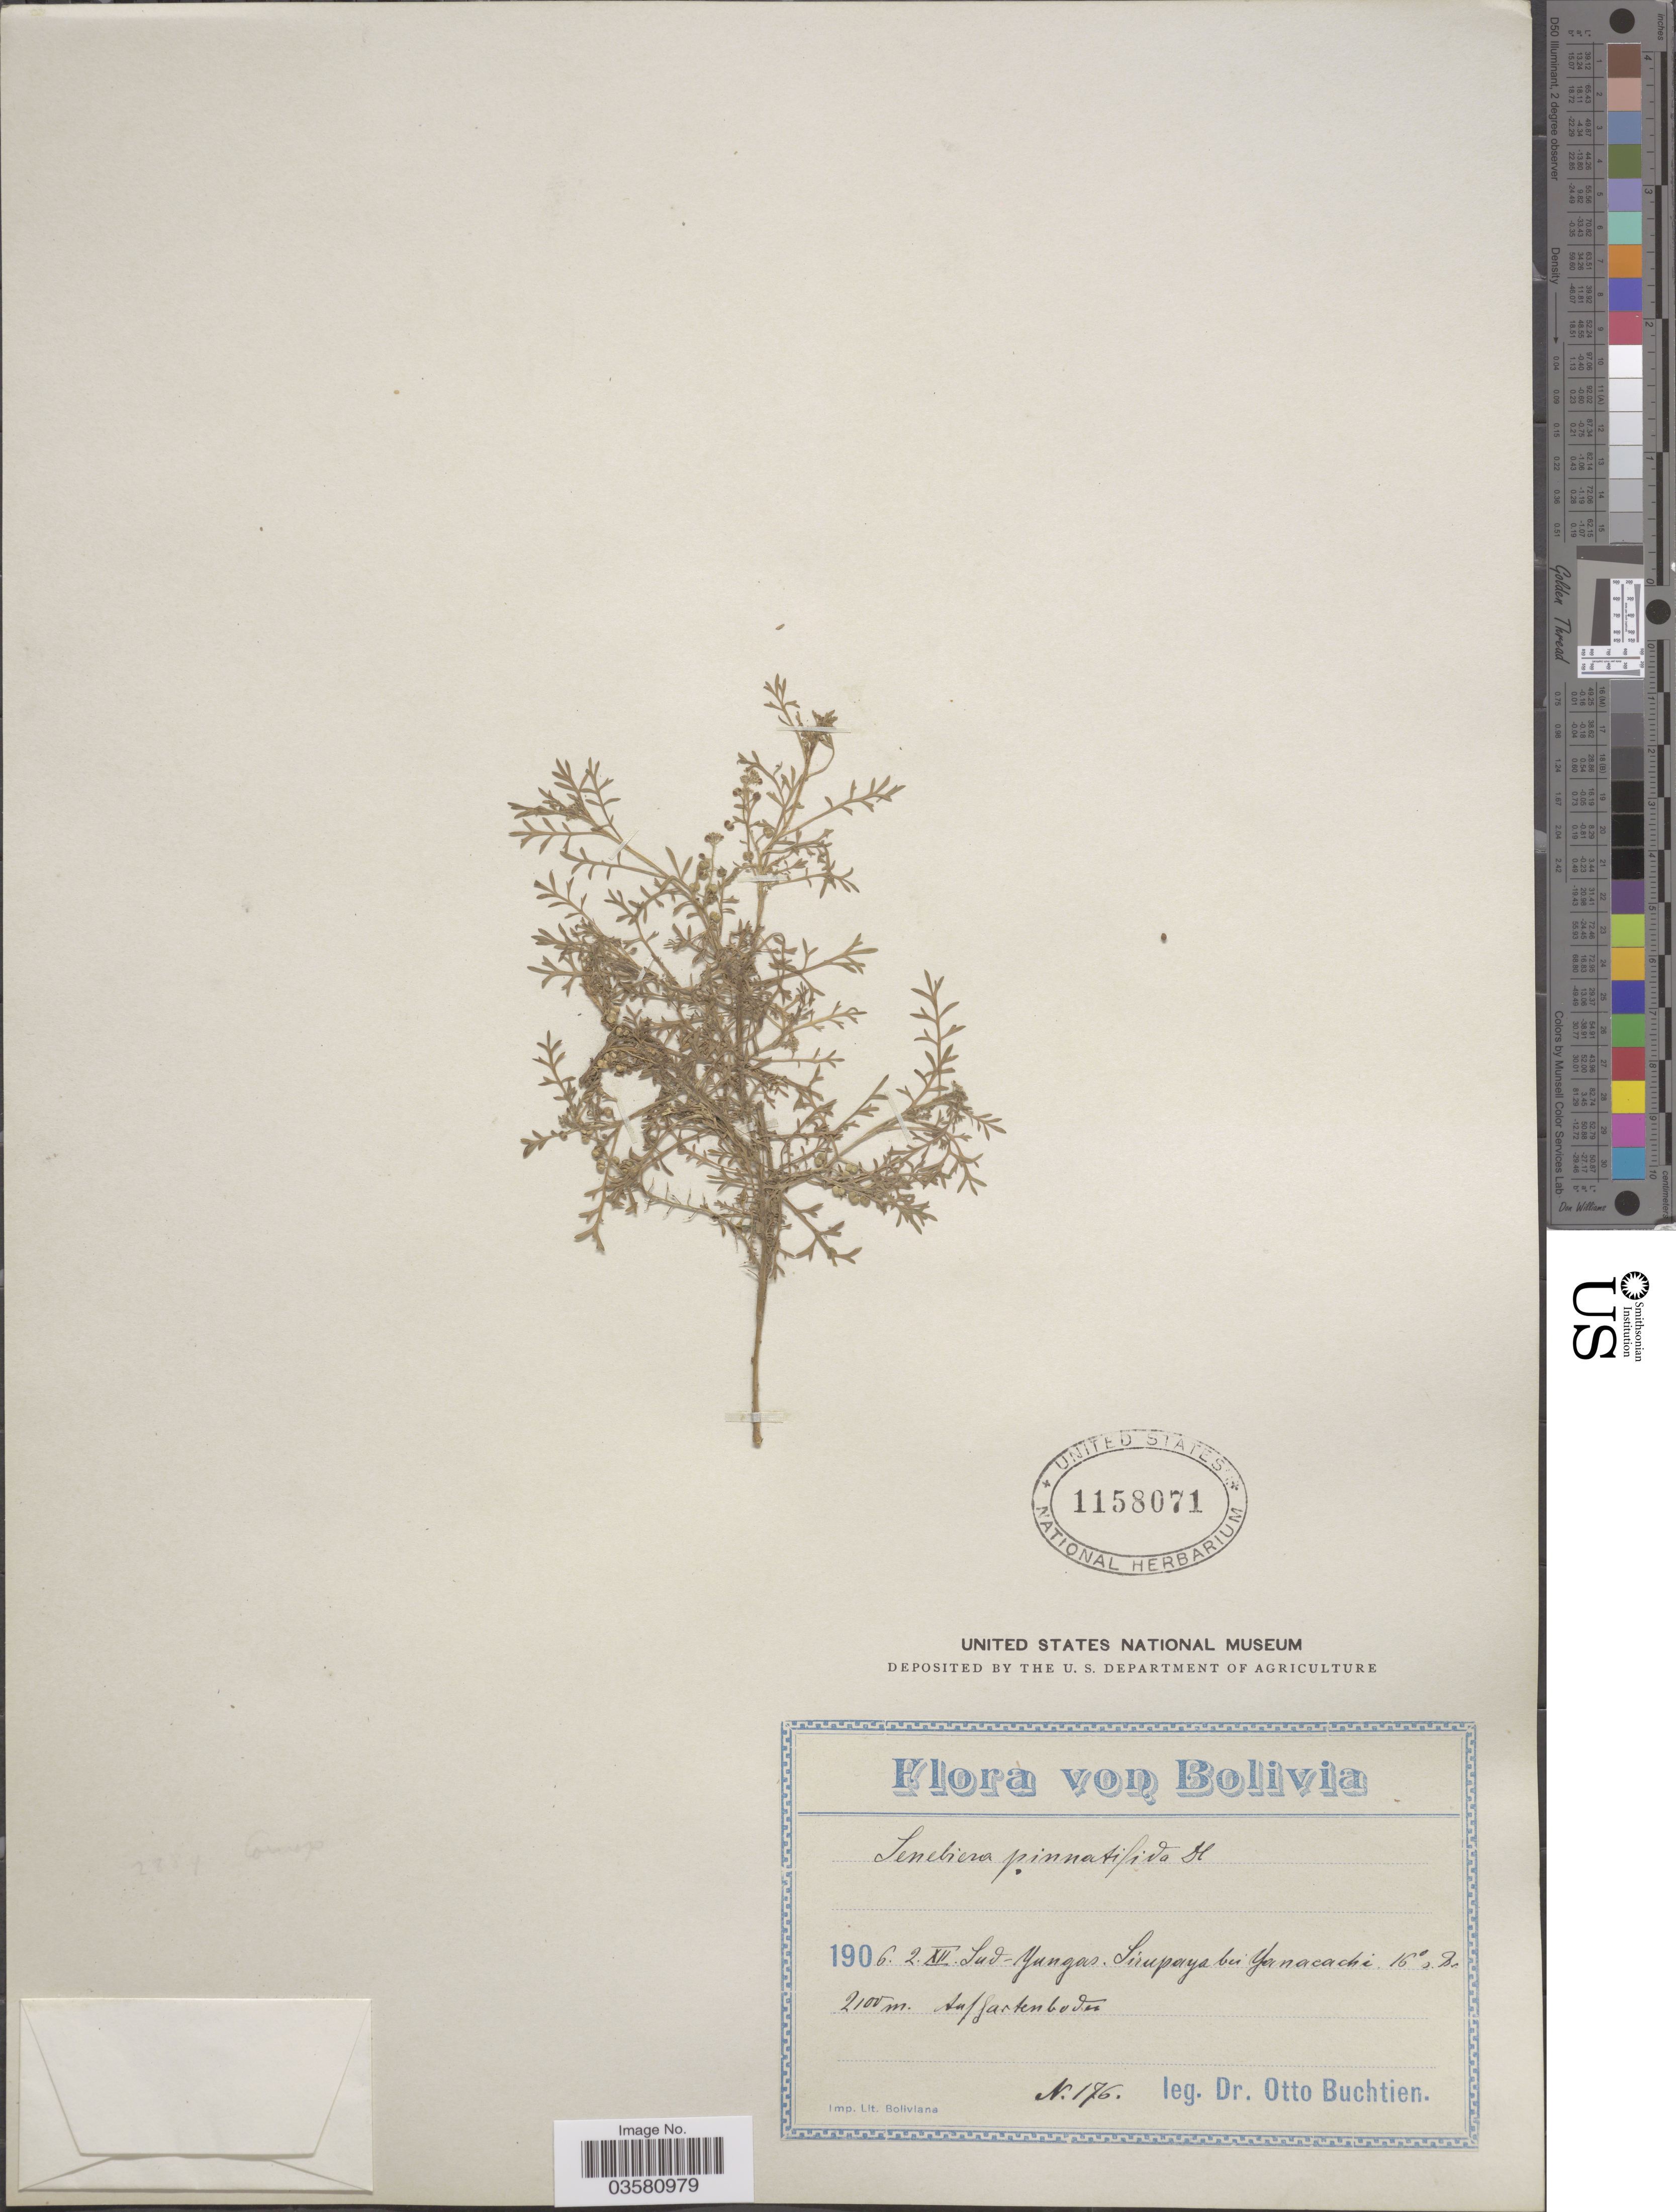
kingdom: Plantae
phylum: Tracheophyta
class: Magnoliopsida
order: Brassicales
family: Brassicaceae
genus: Lepidium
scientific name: Lepidium didymum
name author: L.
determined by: Strong, M. T., (US), Smithsonian Institution - National Museum of Natural History (UNITED STATES)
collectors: O. Buchtien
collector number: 176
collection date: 1906-12-02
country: Bolivia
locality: Sud-Yungas. Sirupaya bei Yanacachi. 16º s.Br. Auf gartenboden.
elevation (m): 2100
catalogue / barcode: US 1158071